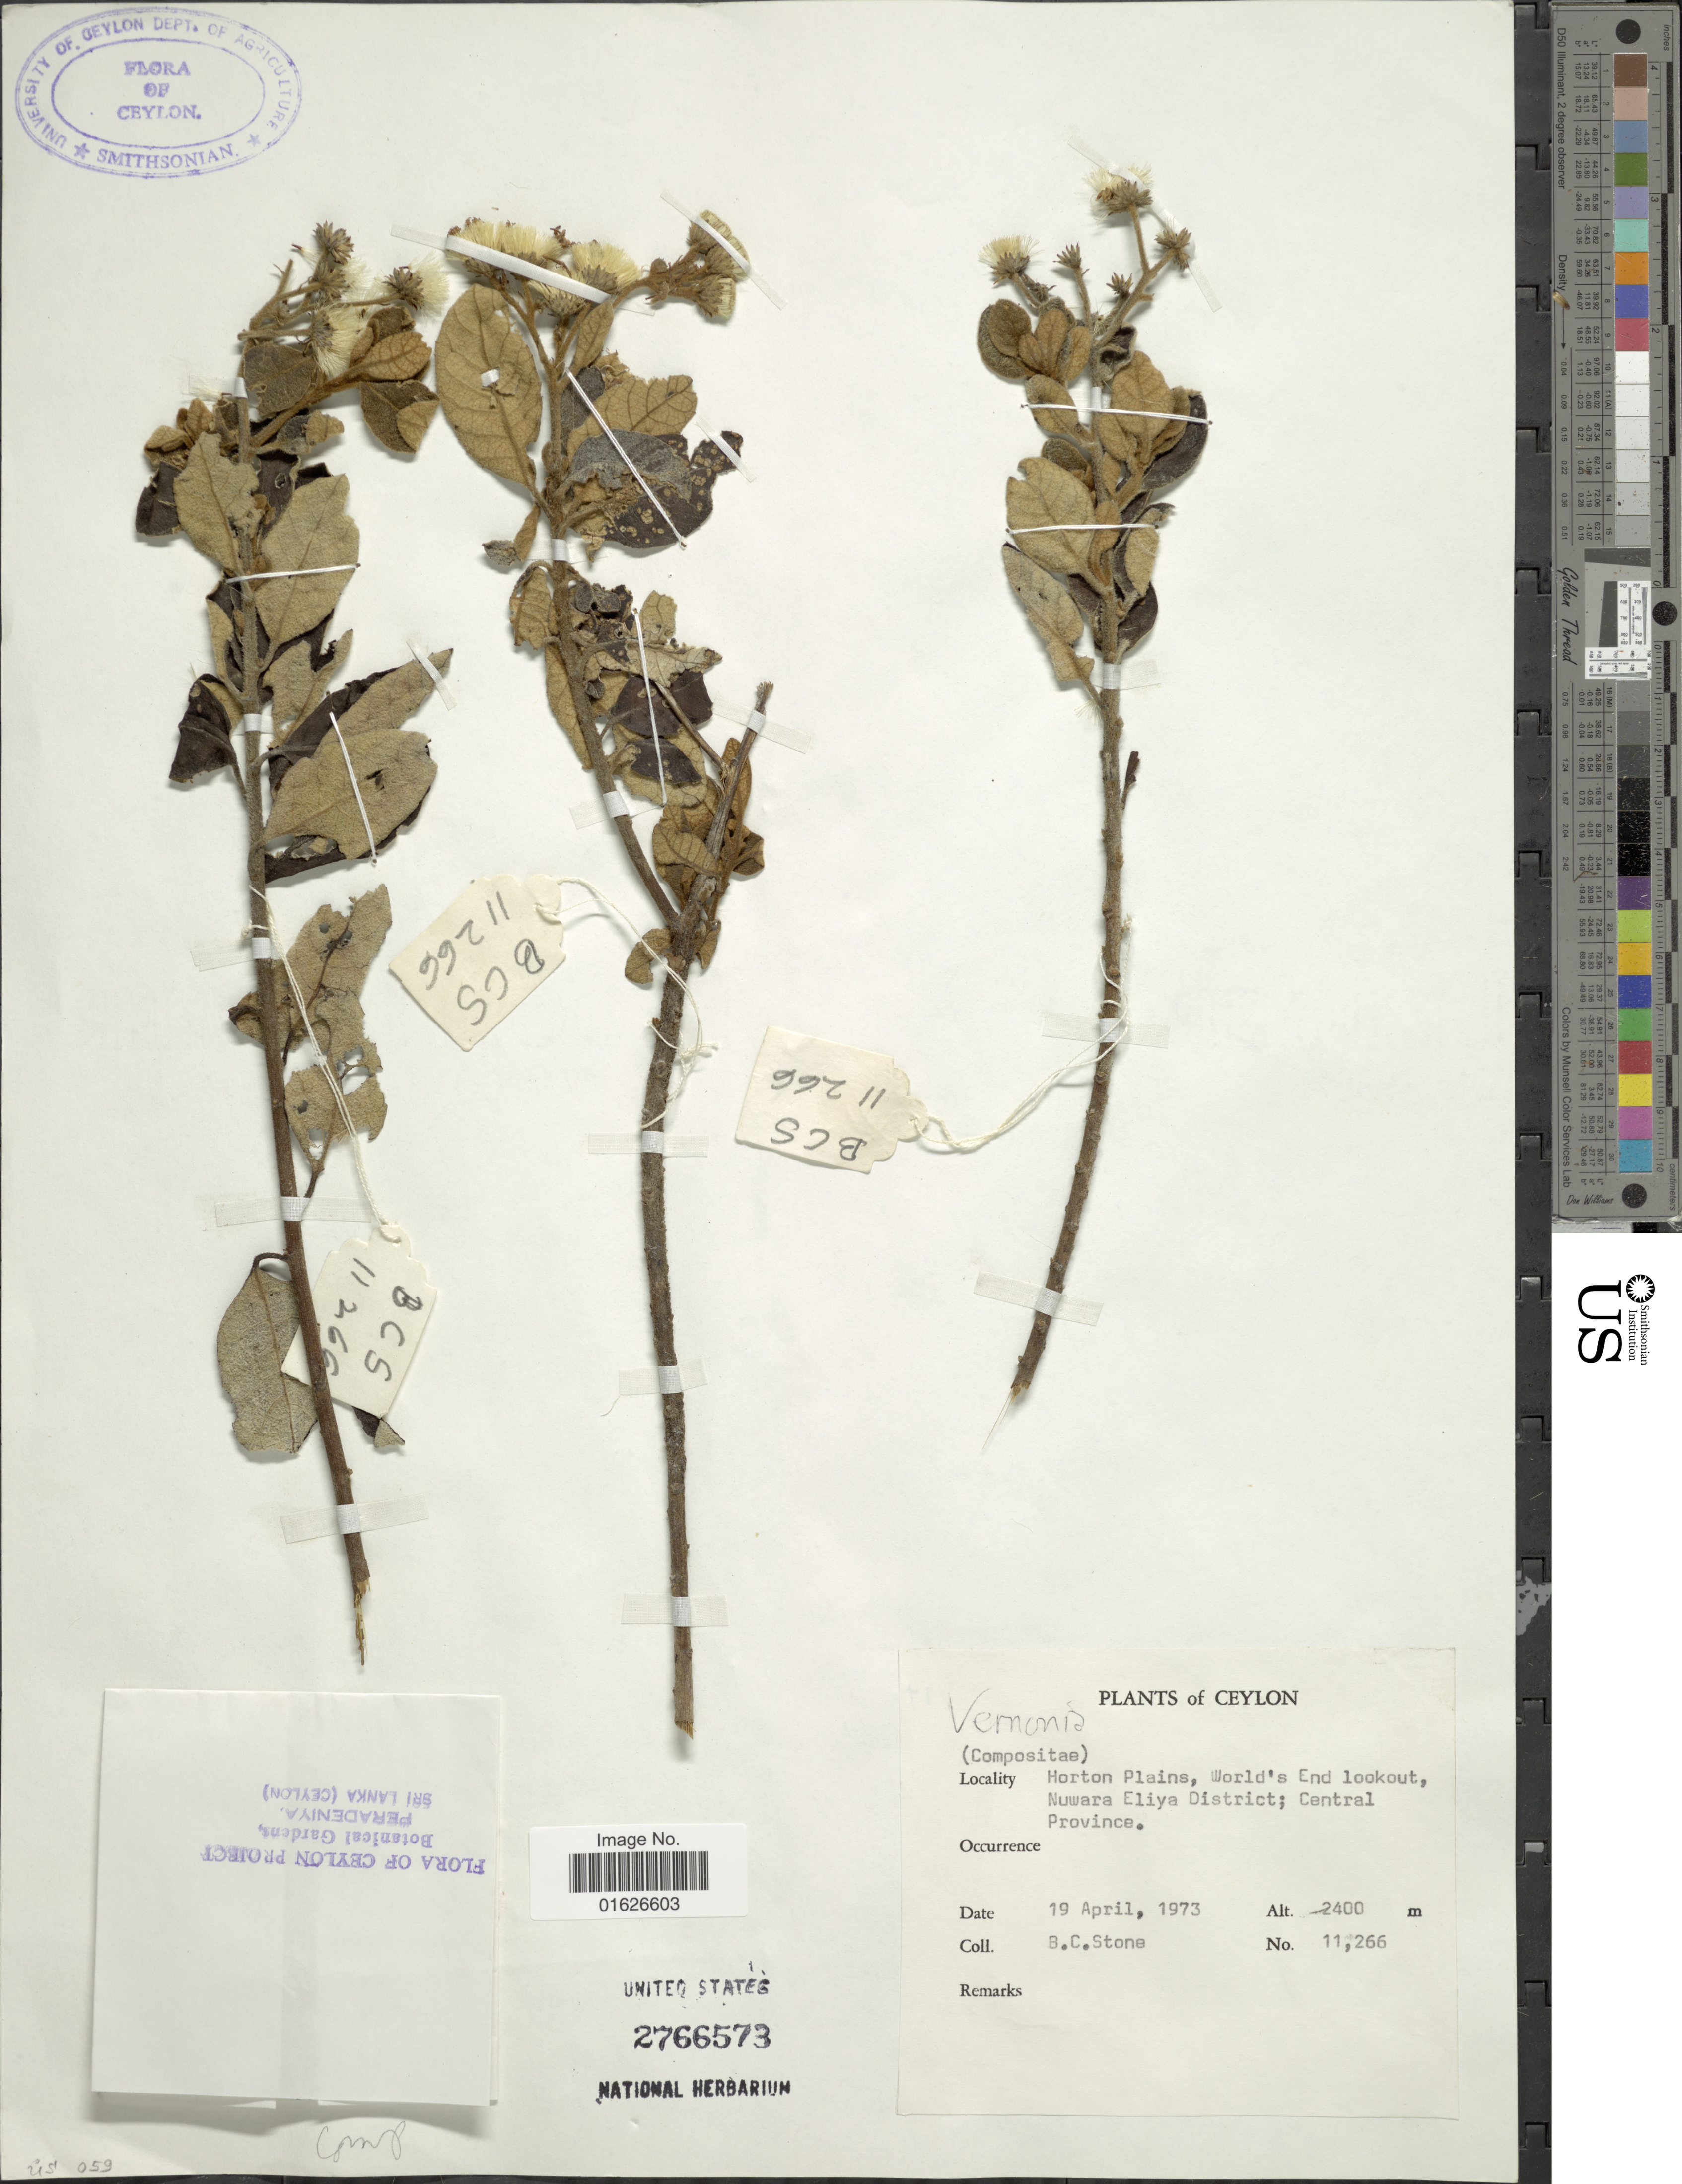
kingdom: Plantae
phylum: Tracheophyta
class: Magnoliopsida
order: Asterales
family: Asteraceae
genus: Uniyala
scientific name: Uniyala wightiana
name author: (Arn.) H. Rob. & Skvarla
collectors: B. C. Stone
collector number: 11266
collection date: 1973-04-19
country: Sri Lanka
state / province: Central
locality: Ceylon, Horton Plains, World's End lookout, Nuwara Eliya District; Central Province.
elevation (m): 2400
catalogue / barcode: US 2766573